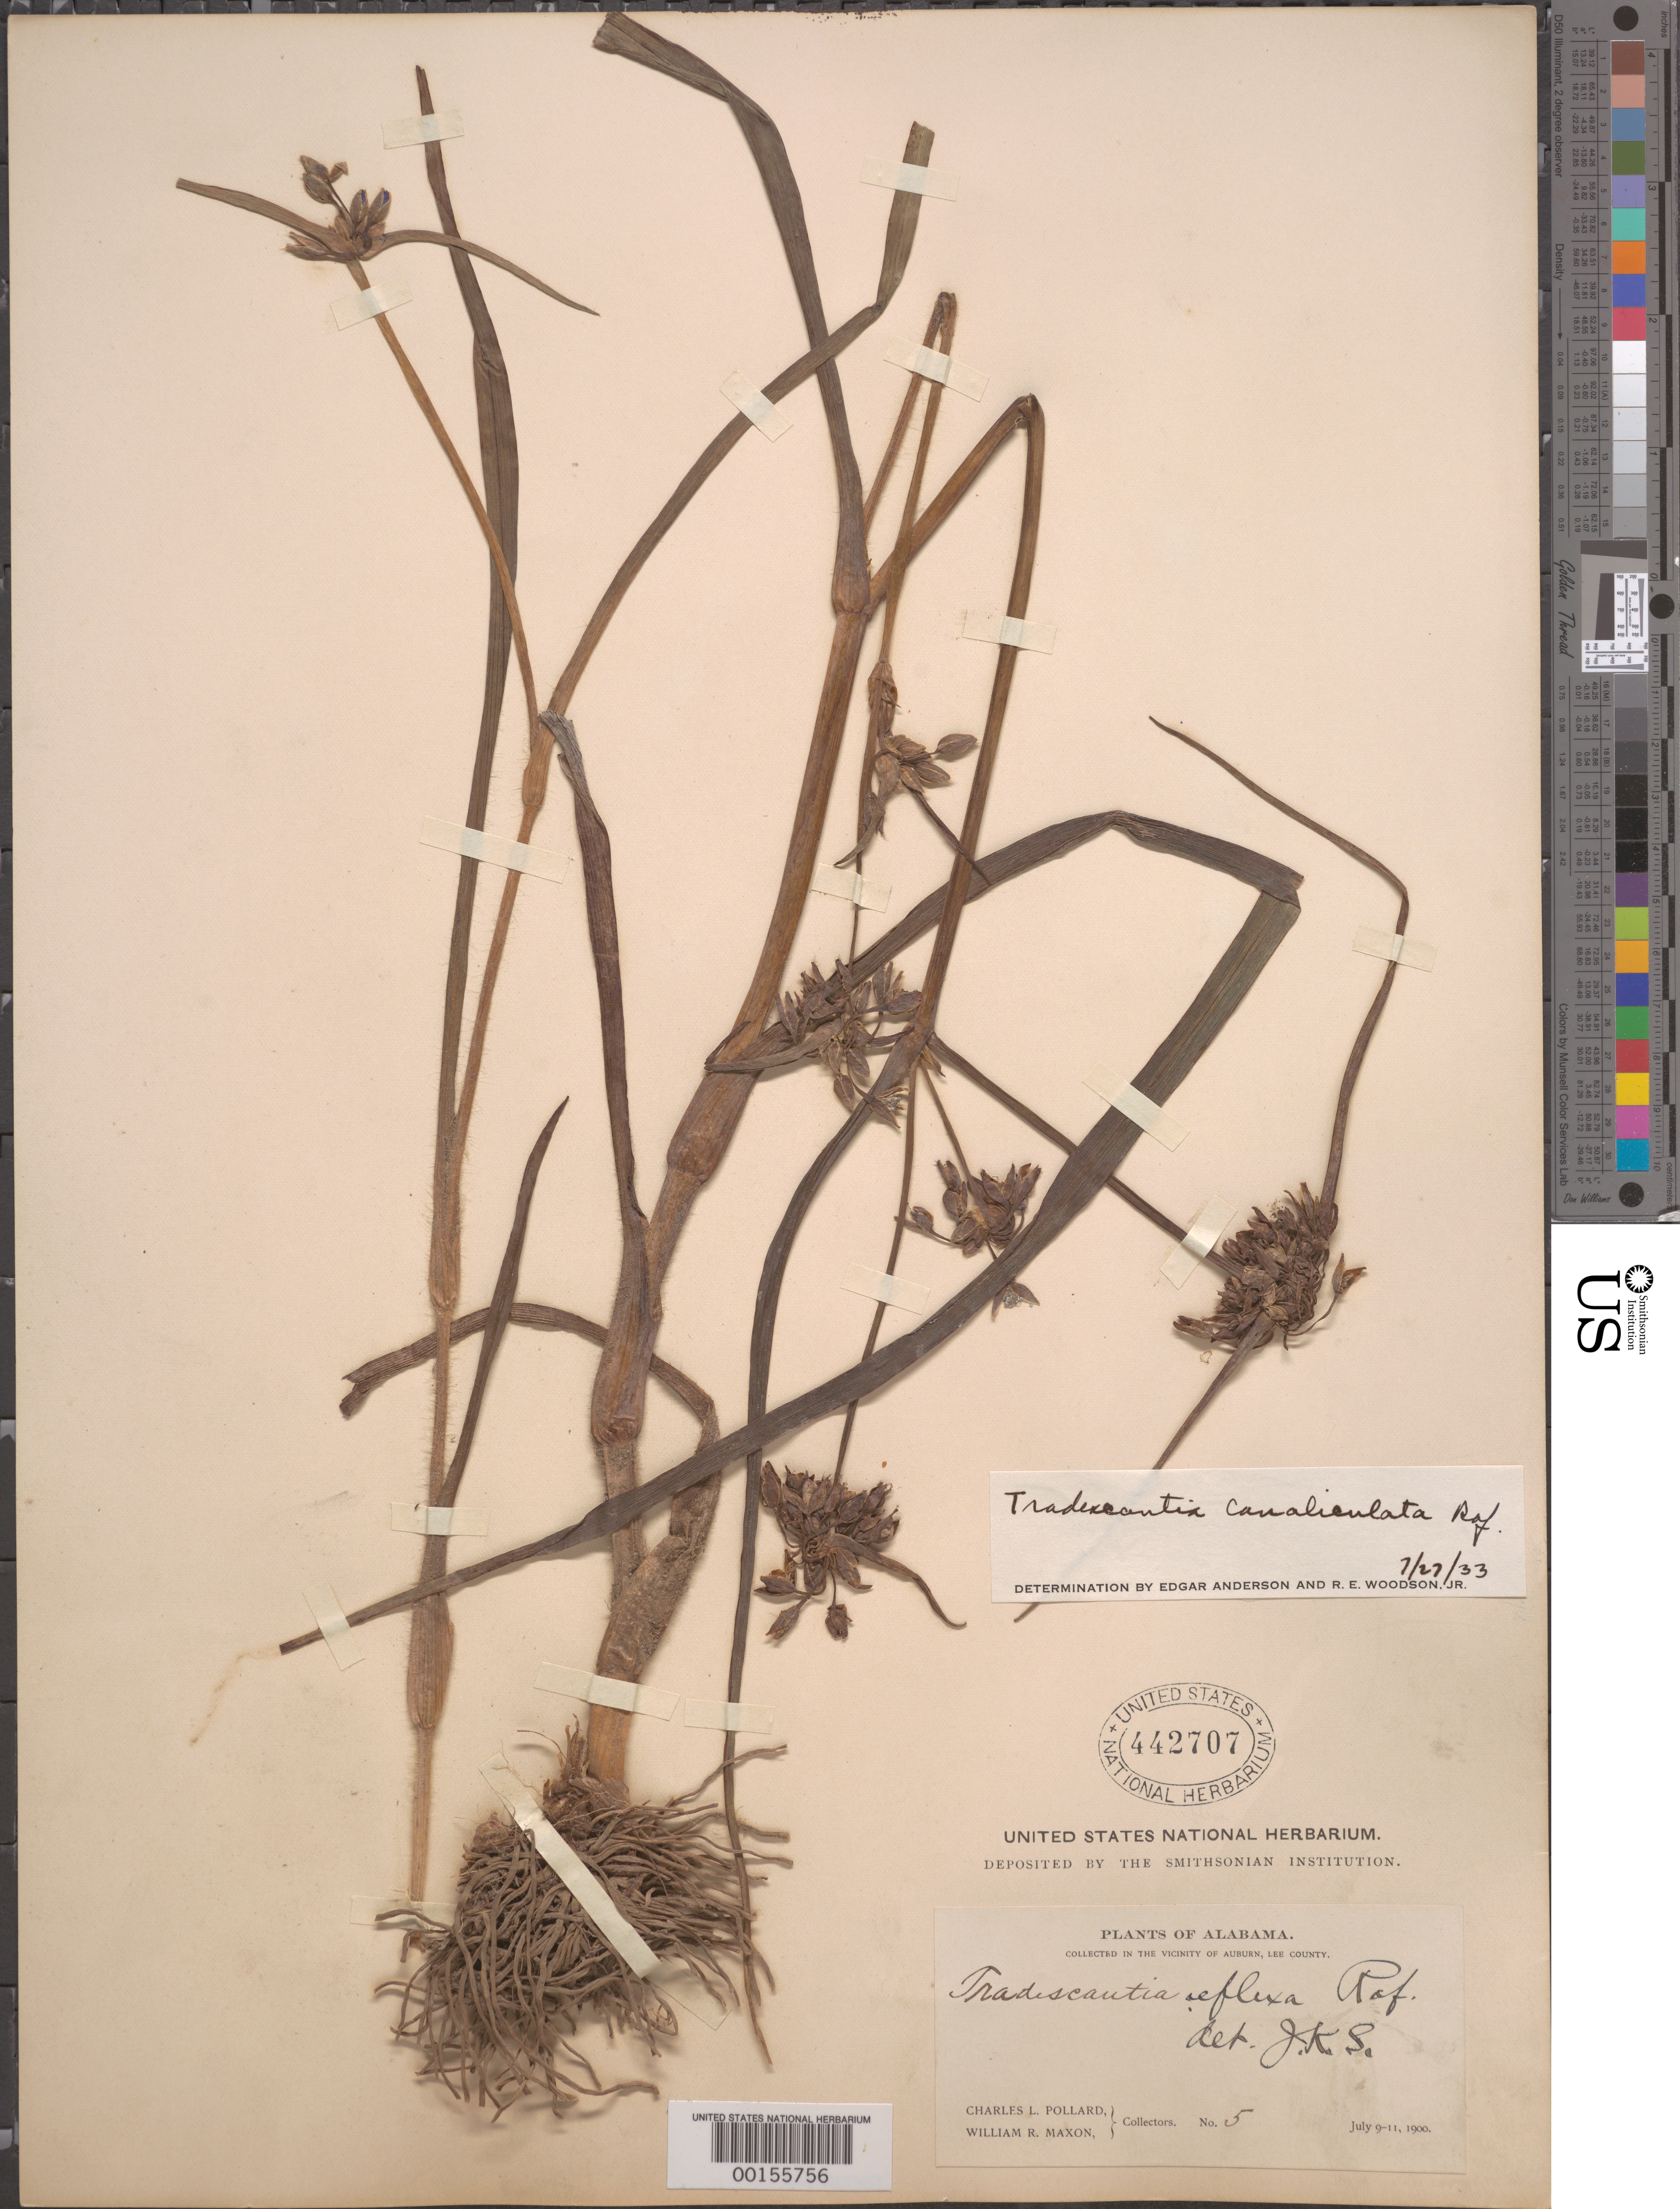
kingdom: Plantae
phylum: Tracheophyta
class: Liliopsida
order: Commelinales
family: Commelinaceae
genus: Tradescantia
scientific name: Tradescantia ohiensis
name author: Raf.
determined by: Woodward, R. E.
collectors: C. L. Pollard & W. R. Maxon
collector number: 05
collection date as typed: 09 Jul 1900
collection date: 1900-07-09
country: United States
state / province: Alabama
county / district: Lee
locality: Auburn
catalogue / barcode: US 442707